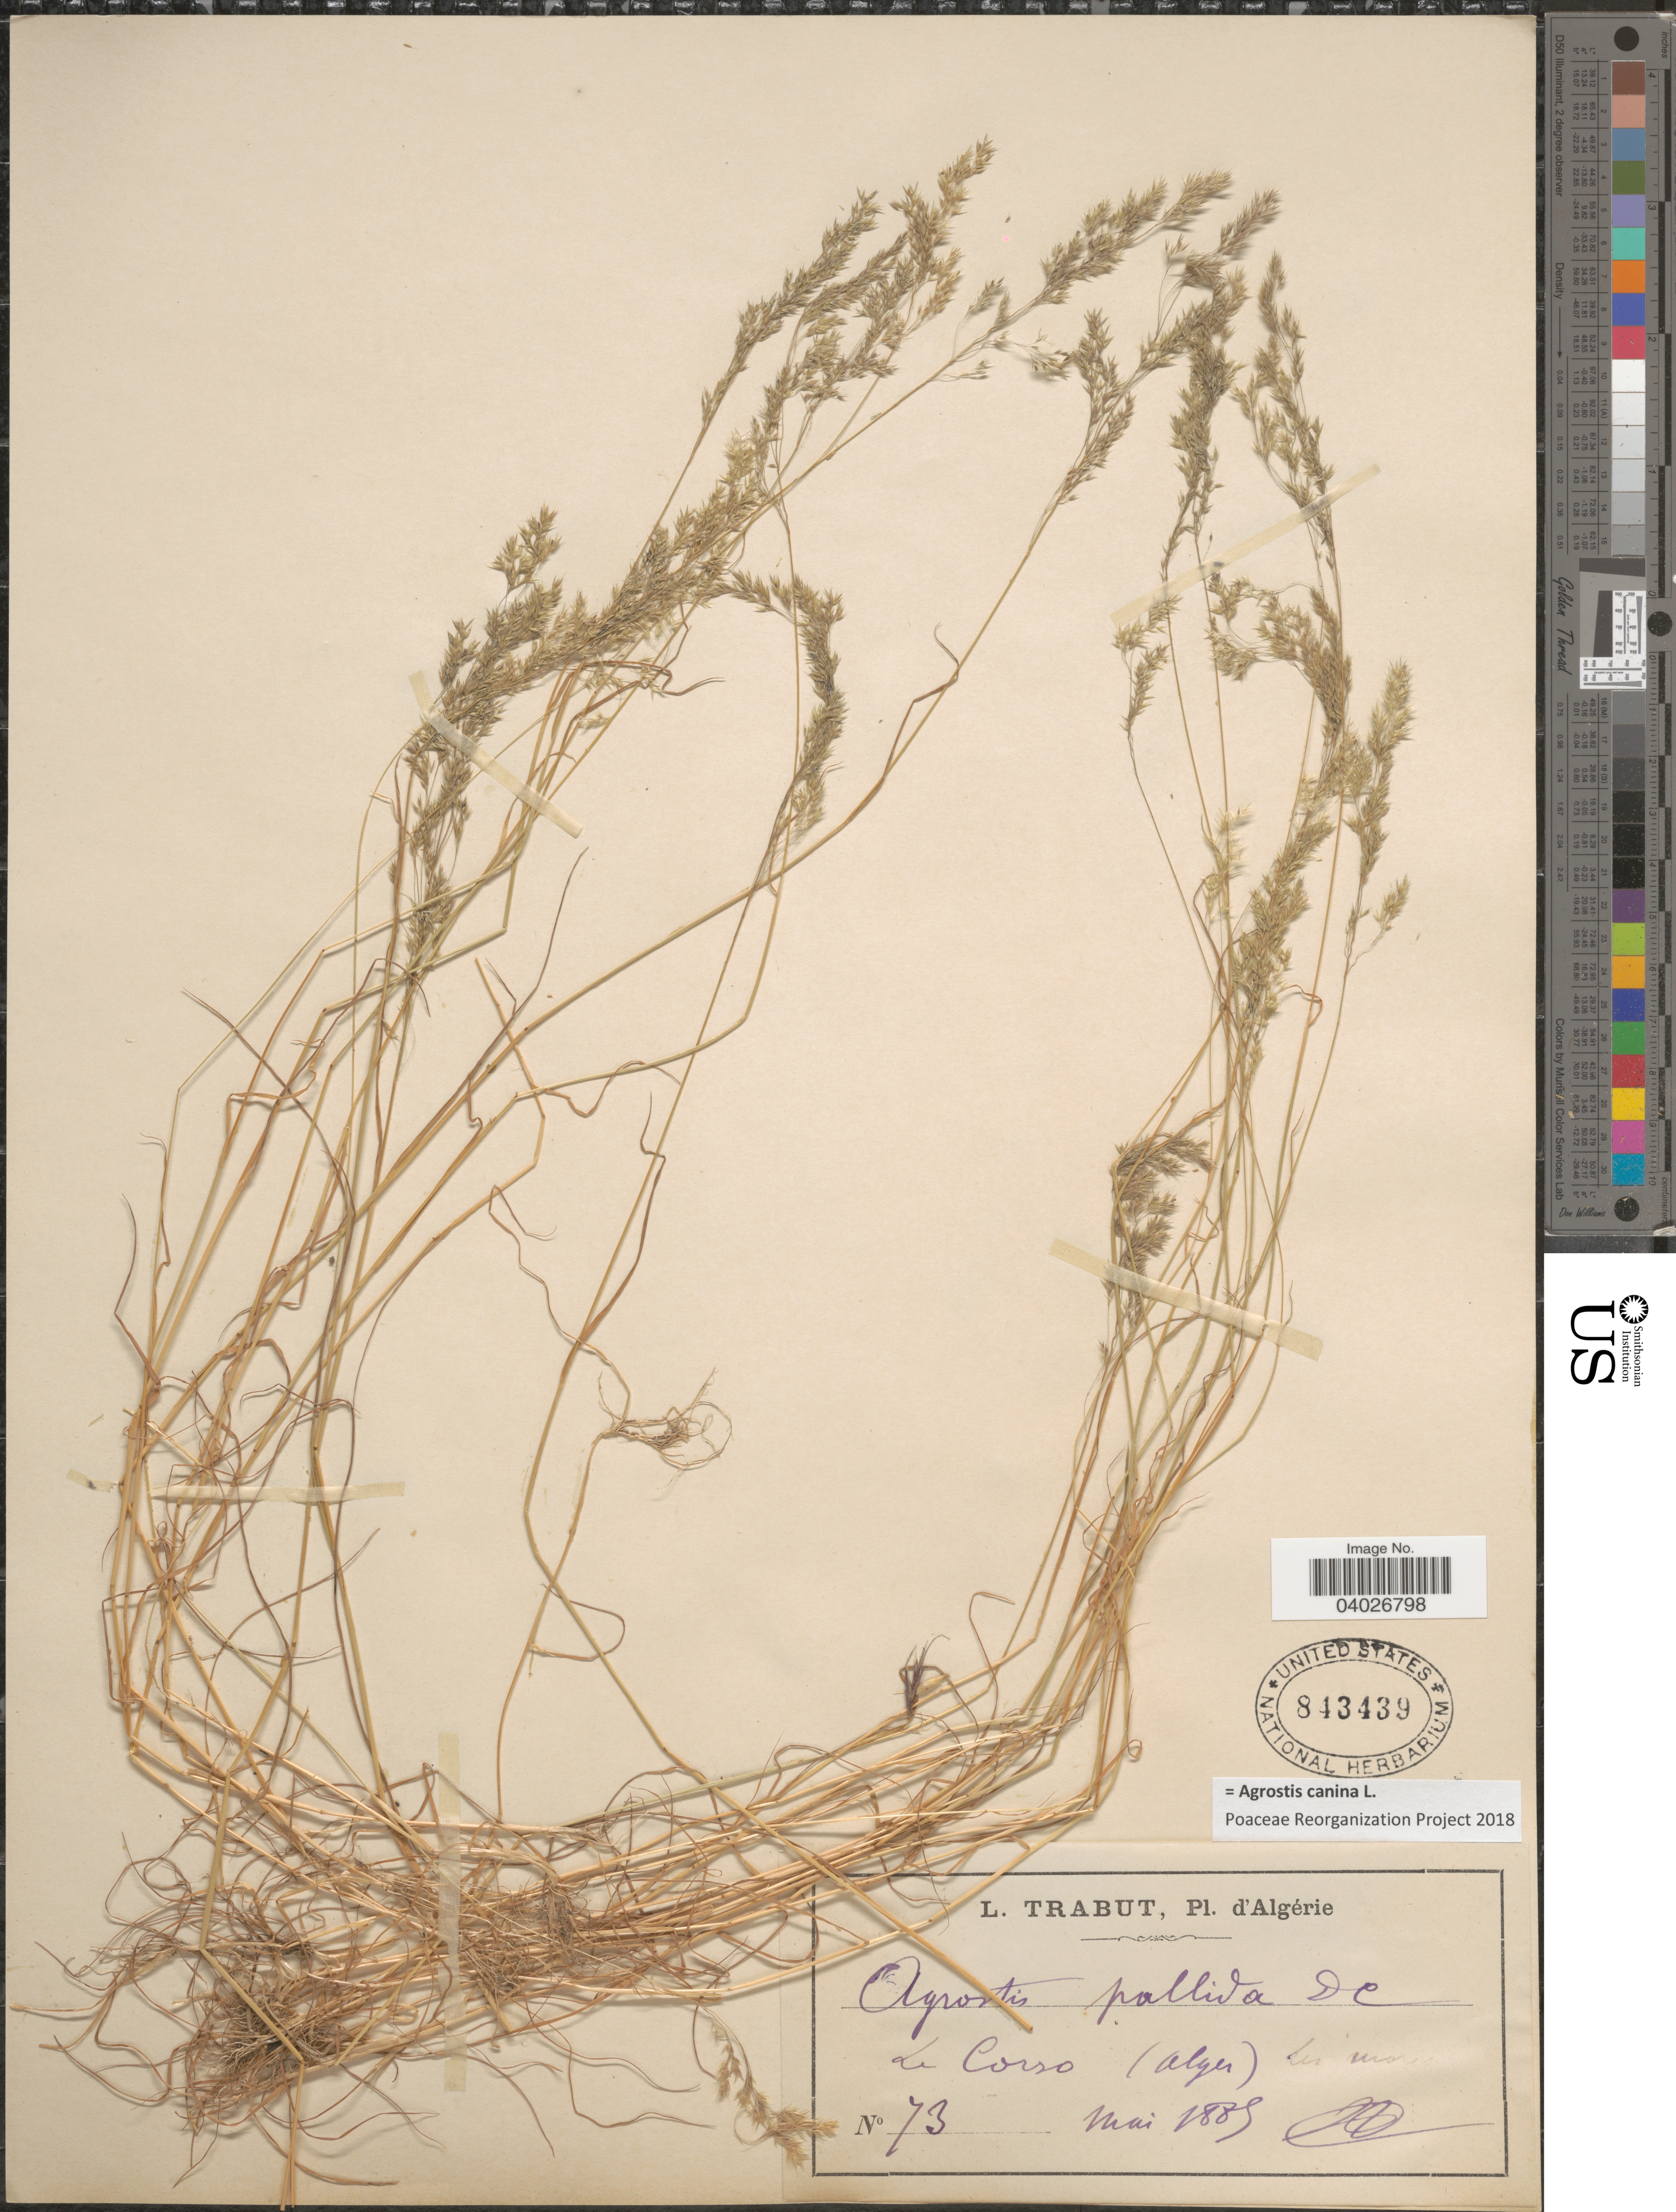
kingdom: Plantae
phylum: Tracheophyta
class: Liliopsida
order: Poales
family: Poaceae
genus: Agrostis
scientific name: Agrostis canina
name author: L.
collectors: L. Trabut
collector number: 73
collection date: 1889-05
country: Algeria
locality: Le Corso (Alger).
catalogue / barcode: US 843439